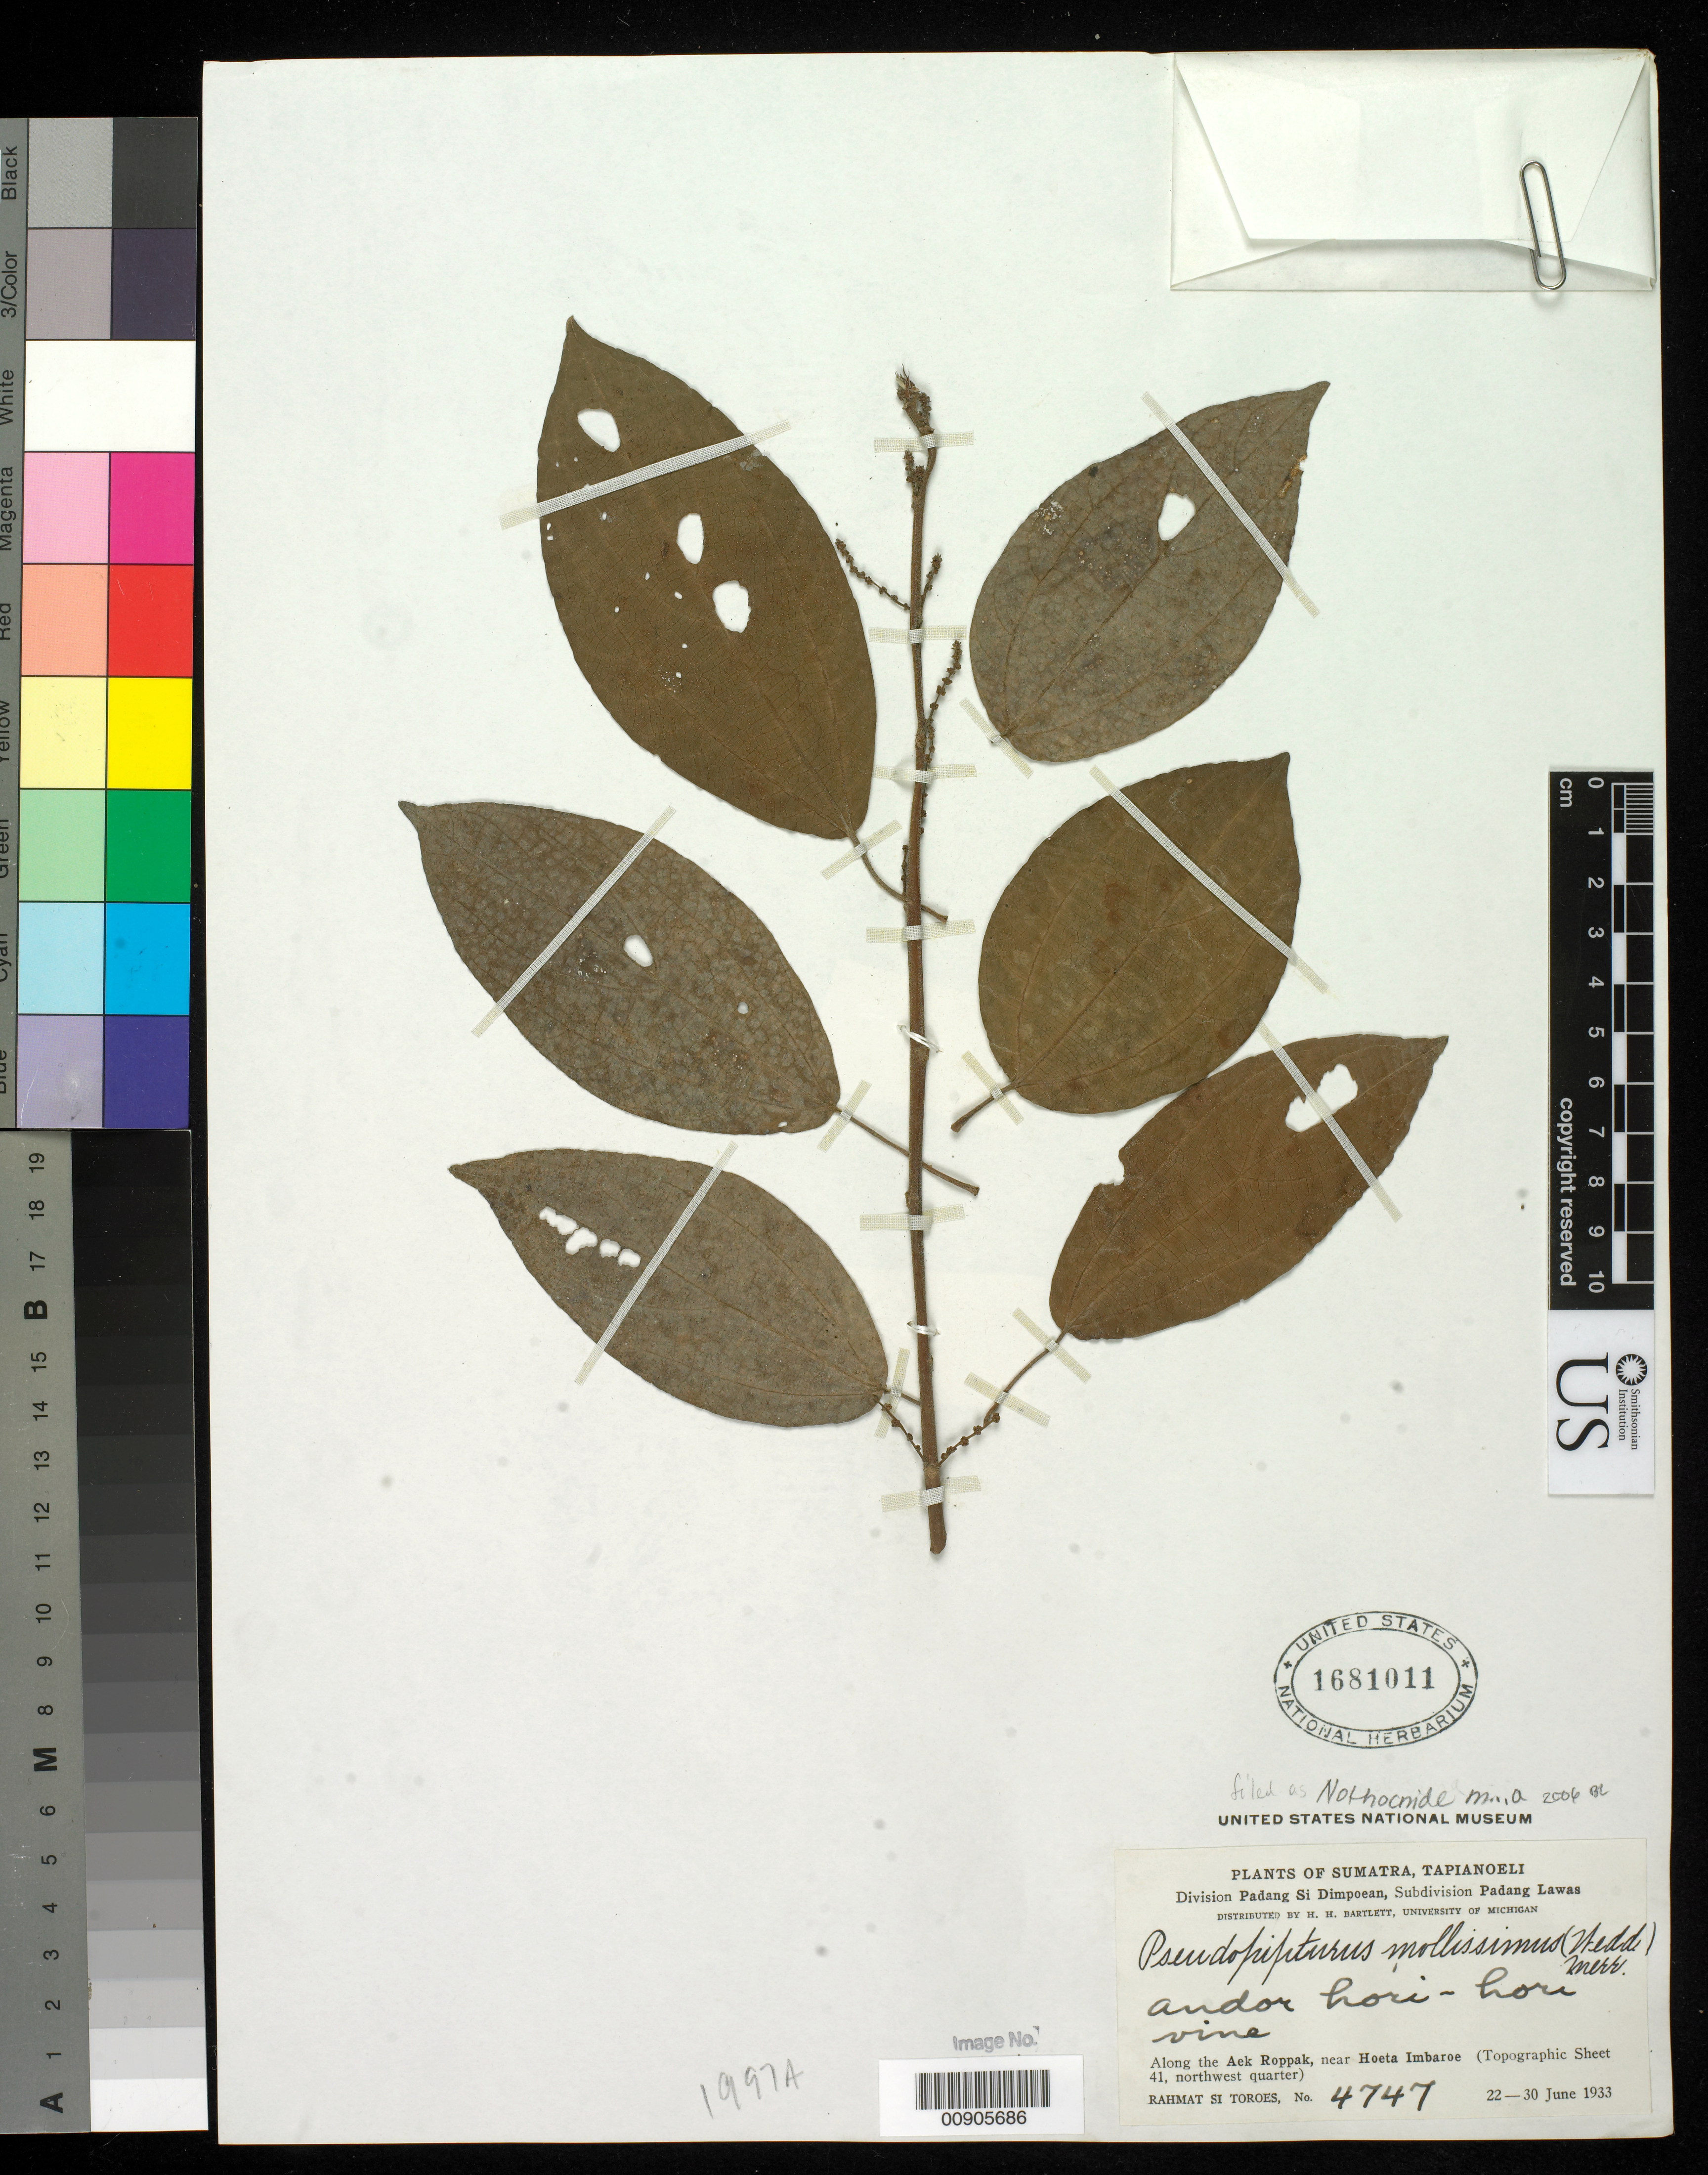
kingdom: Plantae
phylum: Tracheophyta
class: Magnoliopsida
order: Rosales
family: Urticaceae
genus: Nothocnide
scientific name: Nothocnide mollissima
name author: (Blume) Chew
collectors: Rahmat Si Boeea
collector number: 4747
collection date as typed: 22 Jun 1933 to 30 Jun 1933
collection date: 1933-06-22/1933-06-30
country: Indonesia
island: Sumatra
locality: Tapianoeli, Division Padang Si Dimpoean, Subdivision Padang Lawas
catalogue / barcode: US 1681011